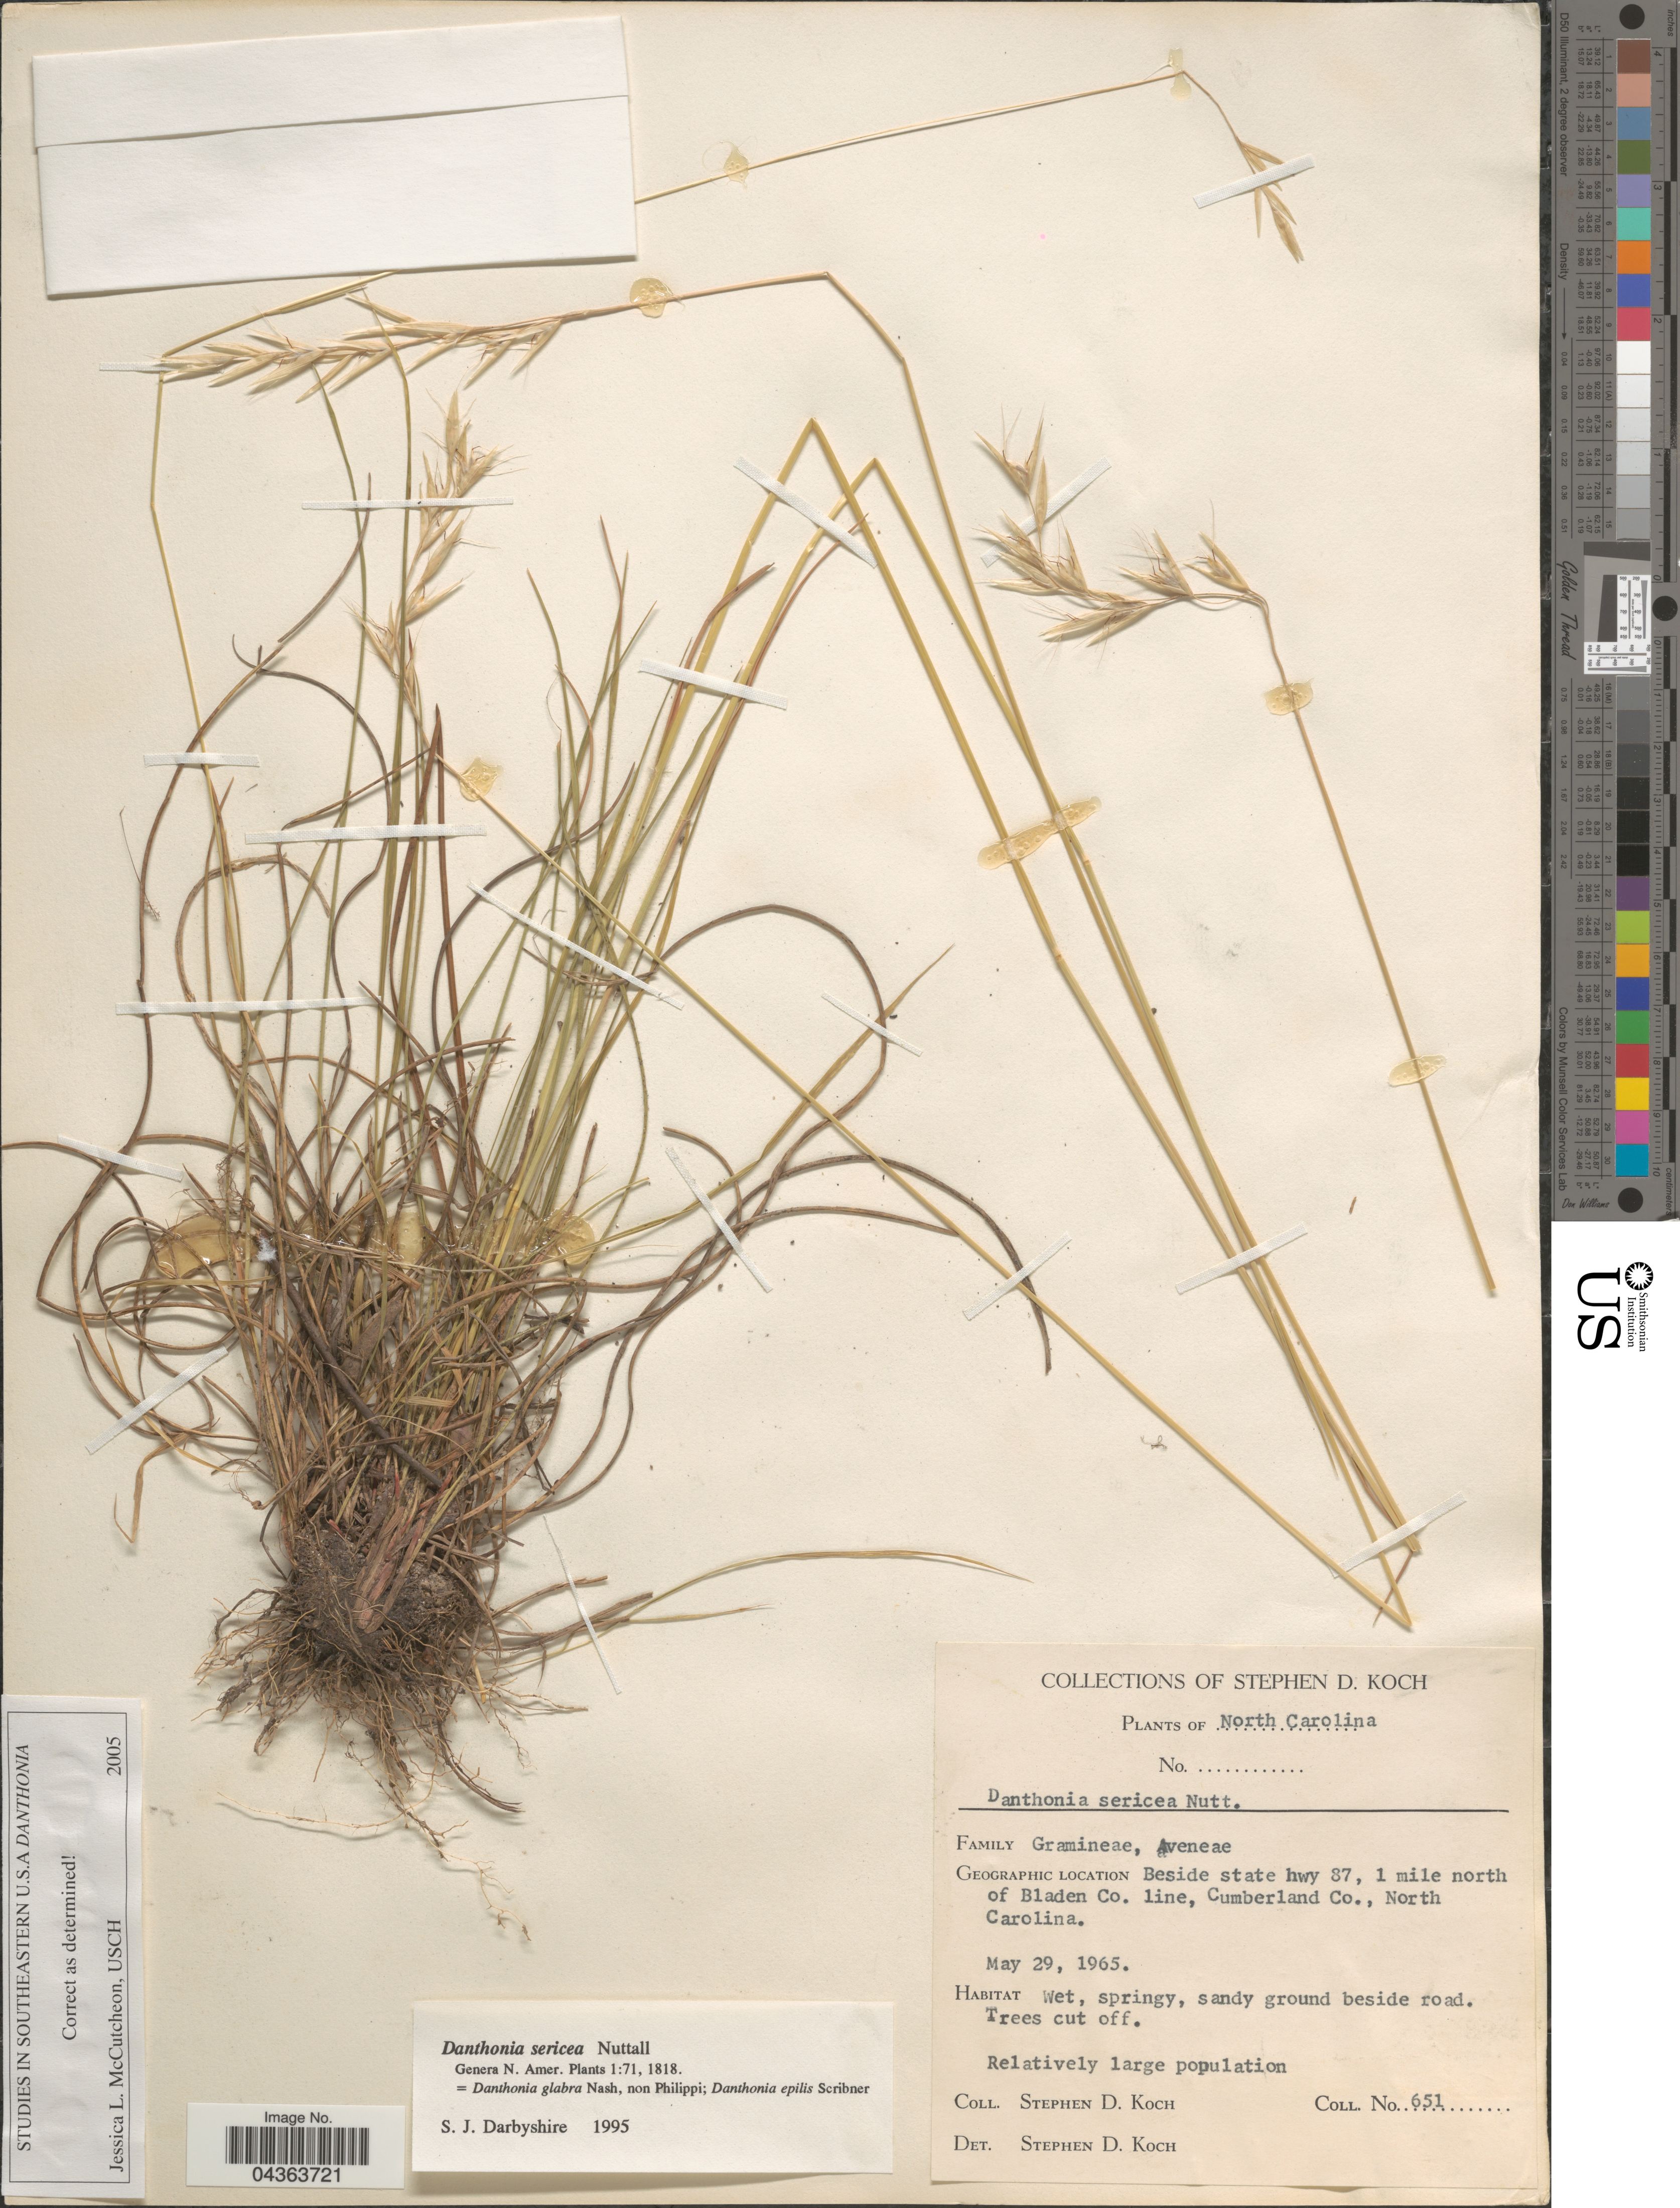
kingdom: Plantae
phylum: Tracheophyta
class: Liliopsida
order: Poales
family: Poaceae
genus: Danthonia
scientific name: Danthonia sericea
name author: Nutt.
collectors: S. D. Koch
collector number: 651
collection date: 1965-05-29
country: United States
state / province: North Carolina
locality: Beside state hwy 87, 1 miles north of Bladen Co. line, Cumberland Co., North Carolina.